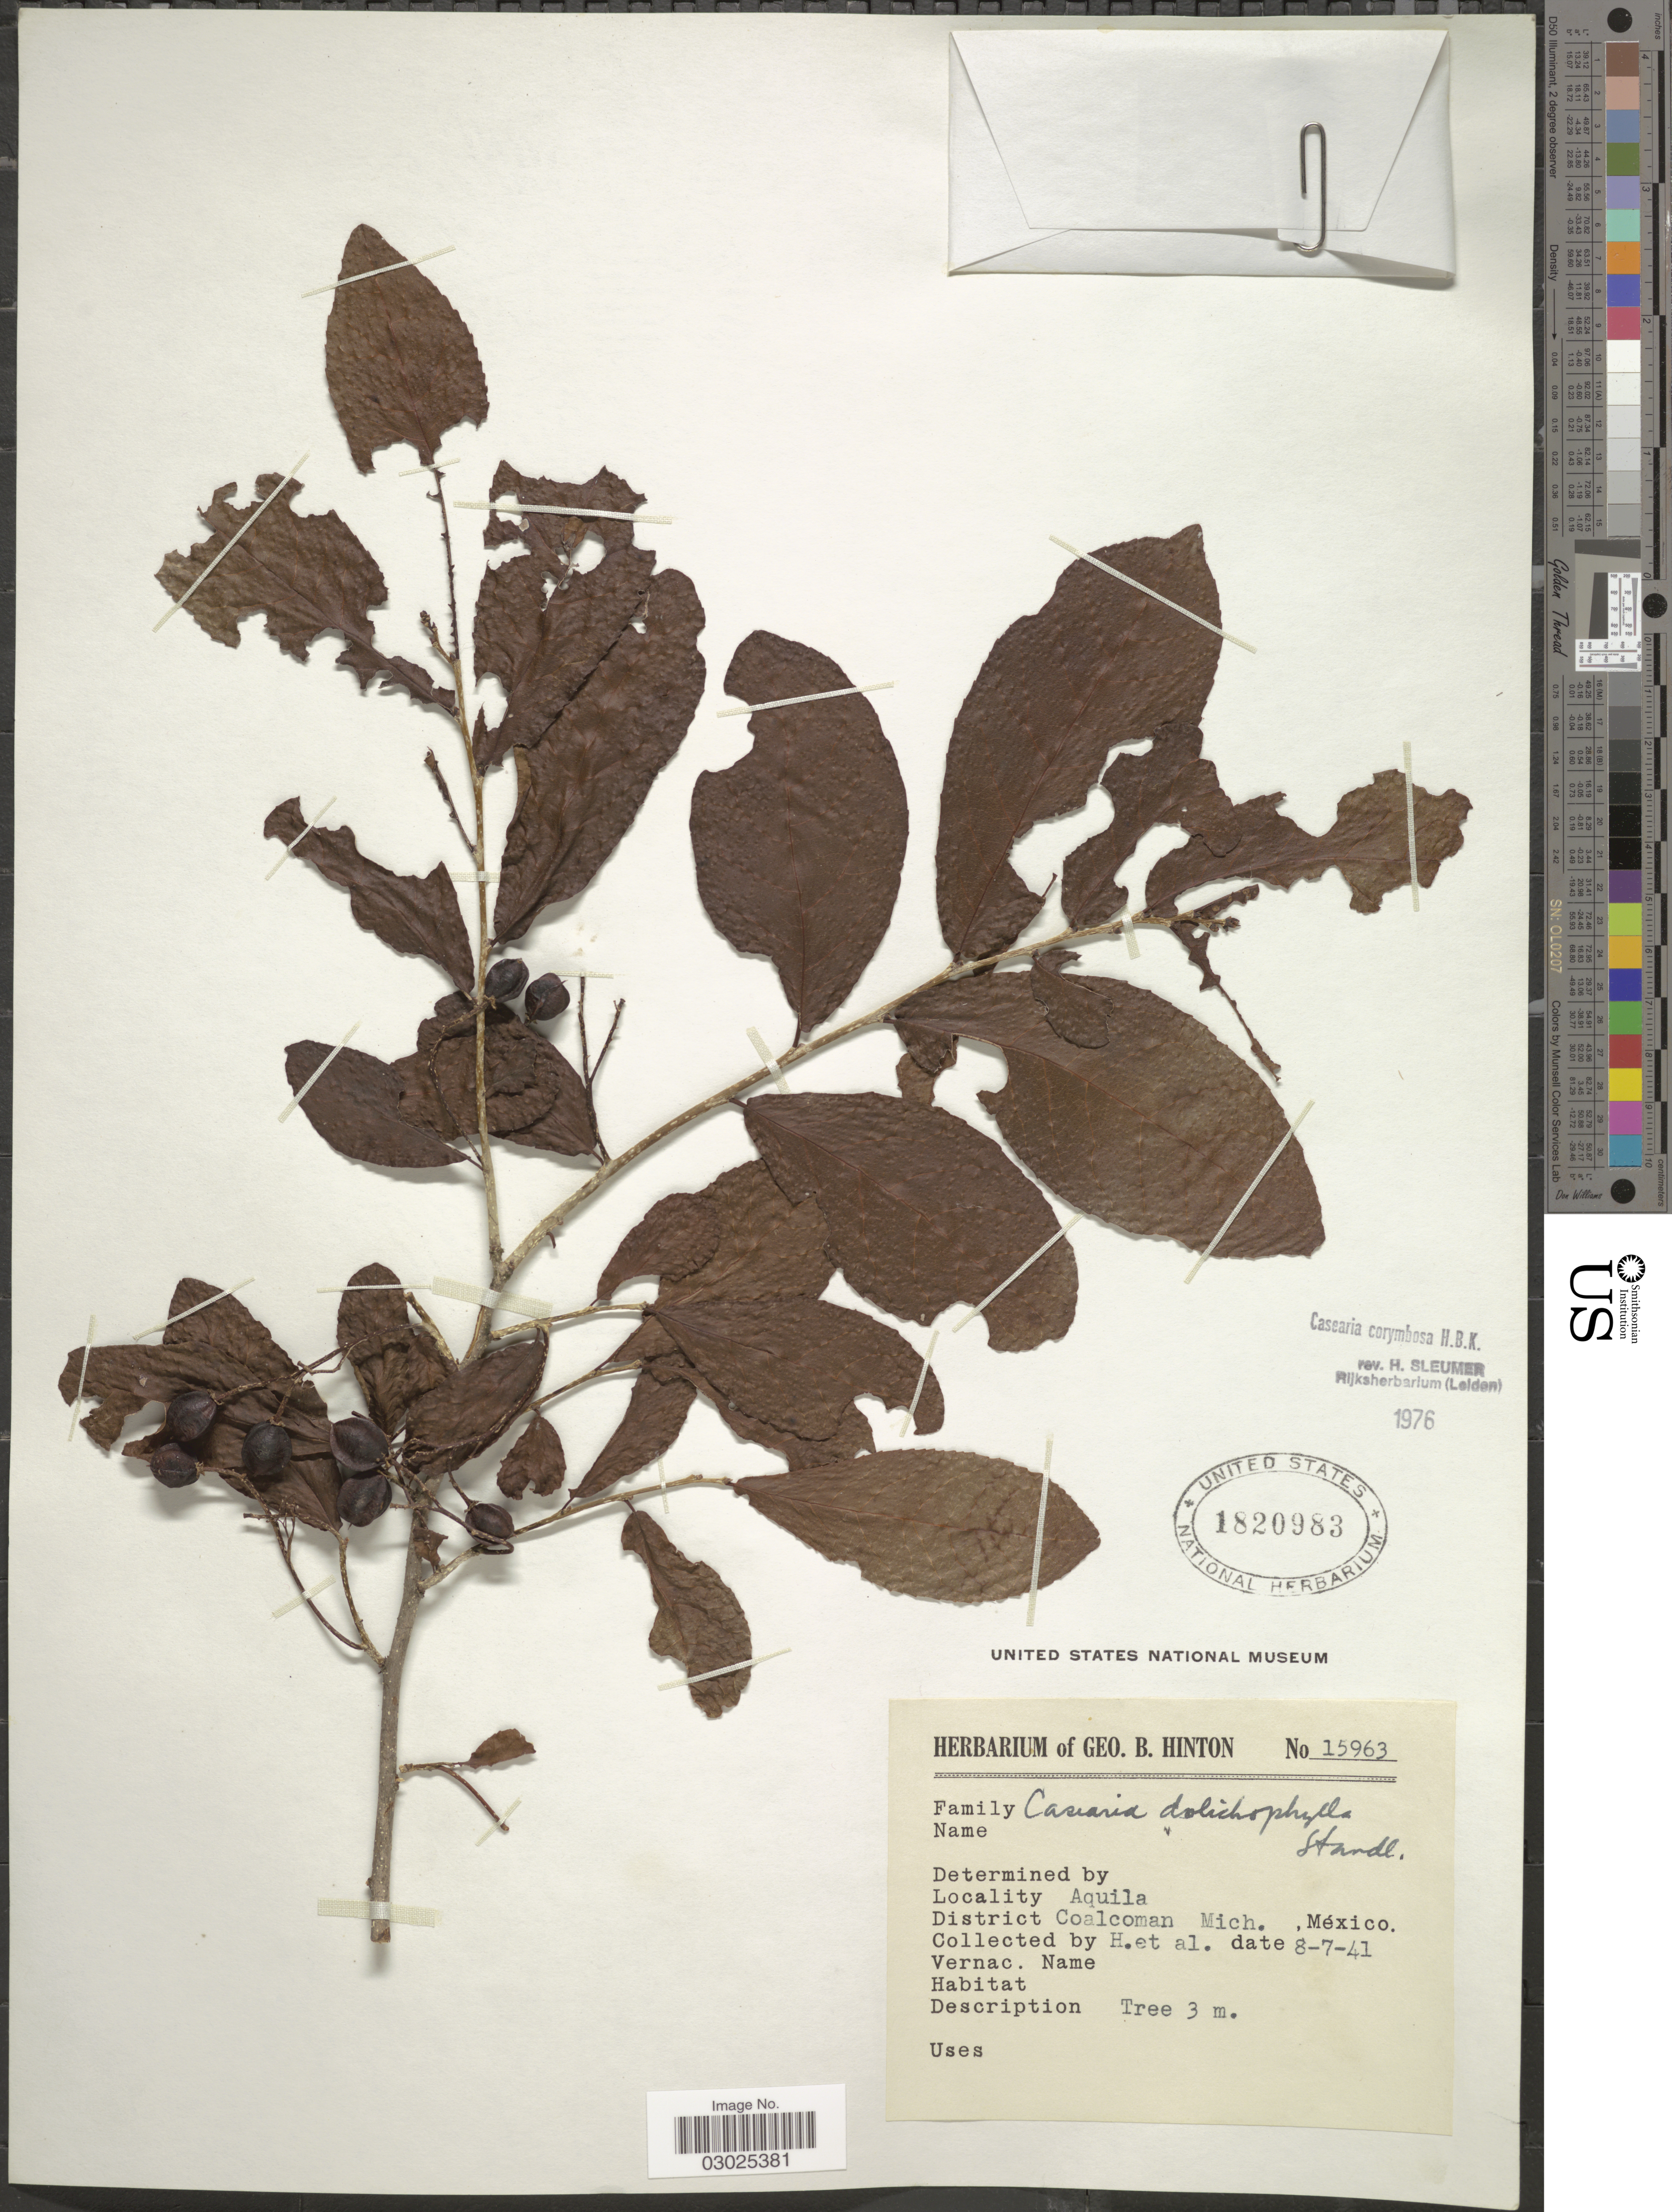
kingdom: Plantae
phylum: Tracheophyta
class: Magnoliopsida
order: Malpighiales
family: Salicaceae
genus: Casearia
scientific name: Casearia corymbosa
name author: Kunth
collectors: G. B. Hinton & et al.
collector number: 15963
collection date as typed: Transcribed d/m/y: 8/7/41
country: Mexico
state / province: Michoacán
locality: Aquila. District Coalcoman.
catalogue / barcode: US 1820983